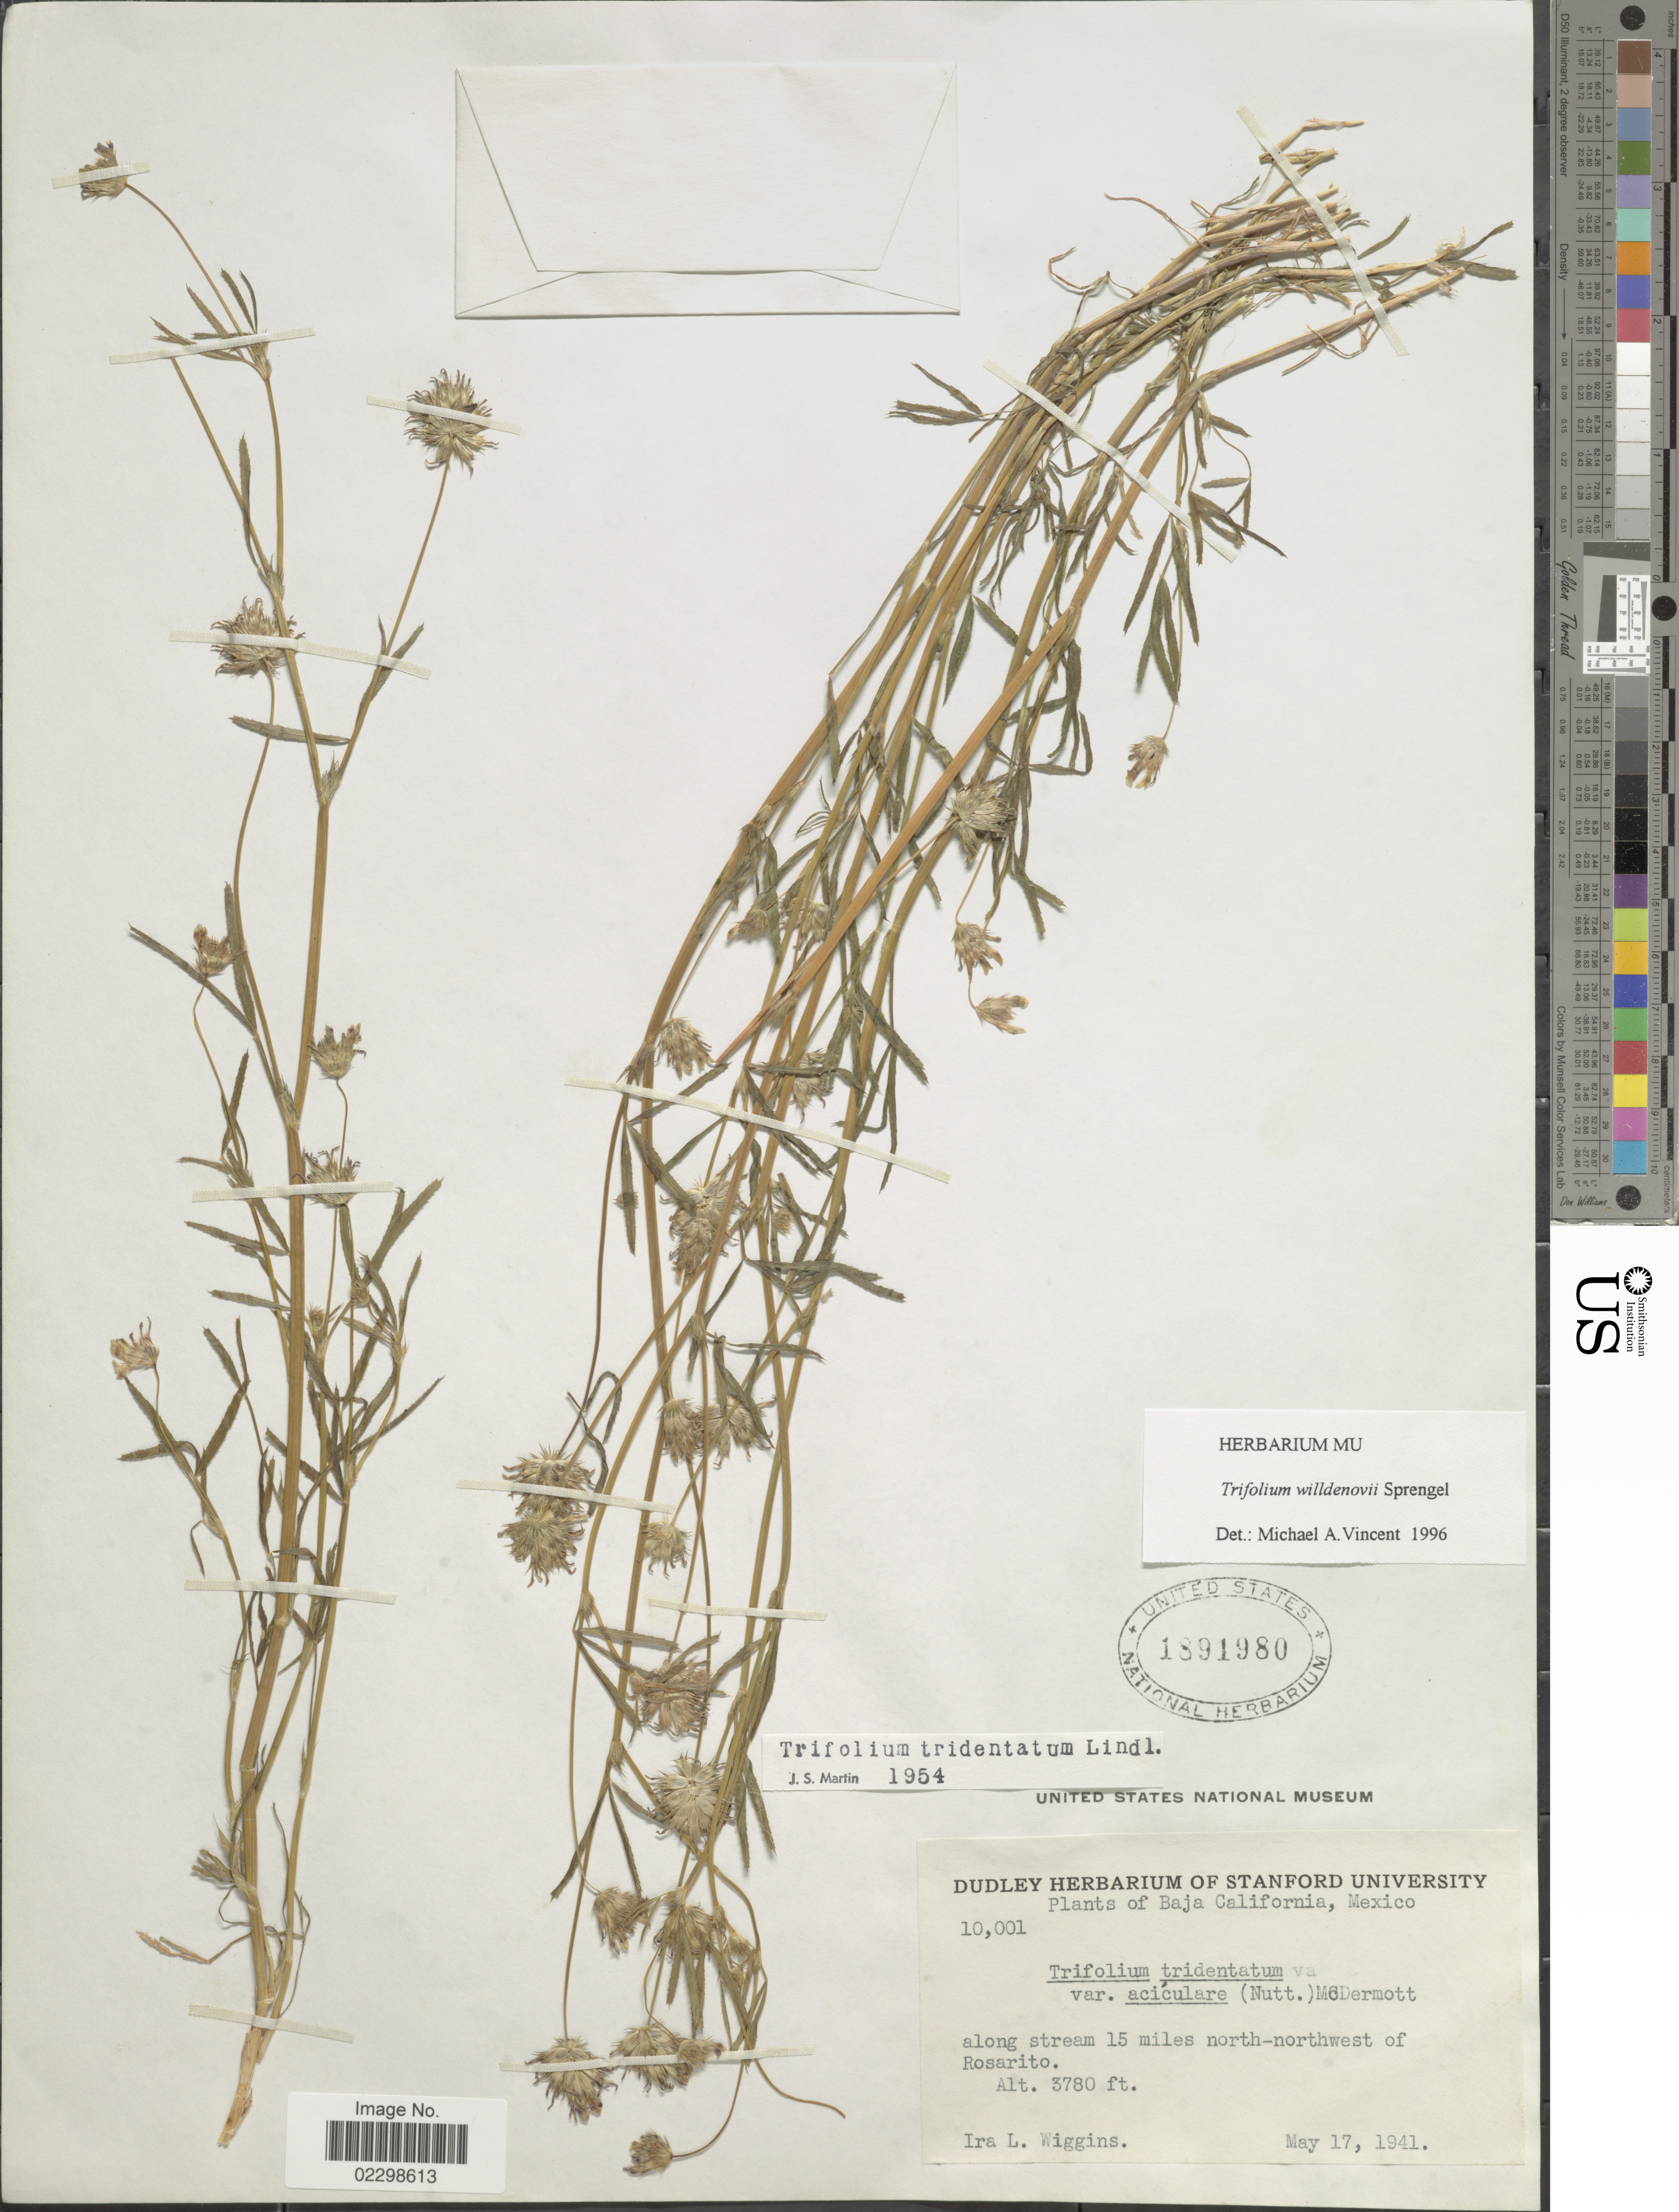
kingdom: Plantae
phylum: Tracheophyta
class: Magnoliopsida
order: Fabales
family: Fabaceae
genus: Trifolium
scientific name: Trifolium willdenovii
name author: Spreng.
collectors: I. L. Wiggins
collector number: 10001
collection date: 1941-05-17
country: Mexico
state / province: Baja California Norte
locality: Along stream 15 miles north-northwest of Rosarito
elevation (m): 1152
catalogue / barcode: US 1891980